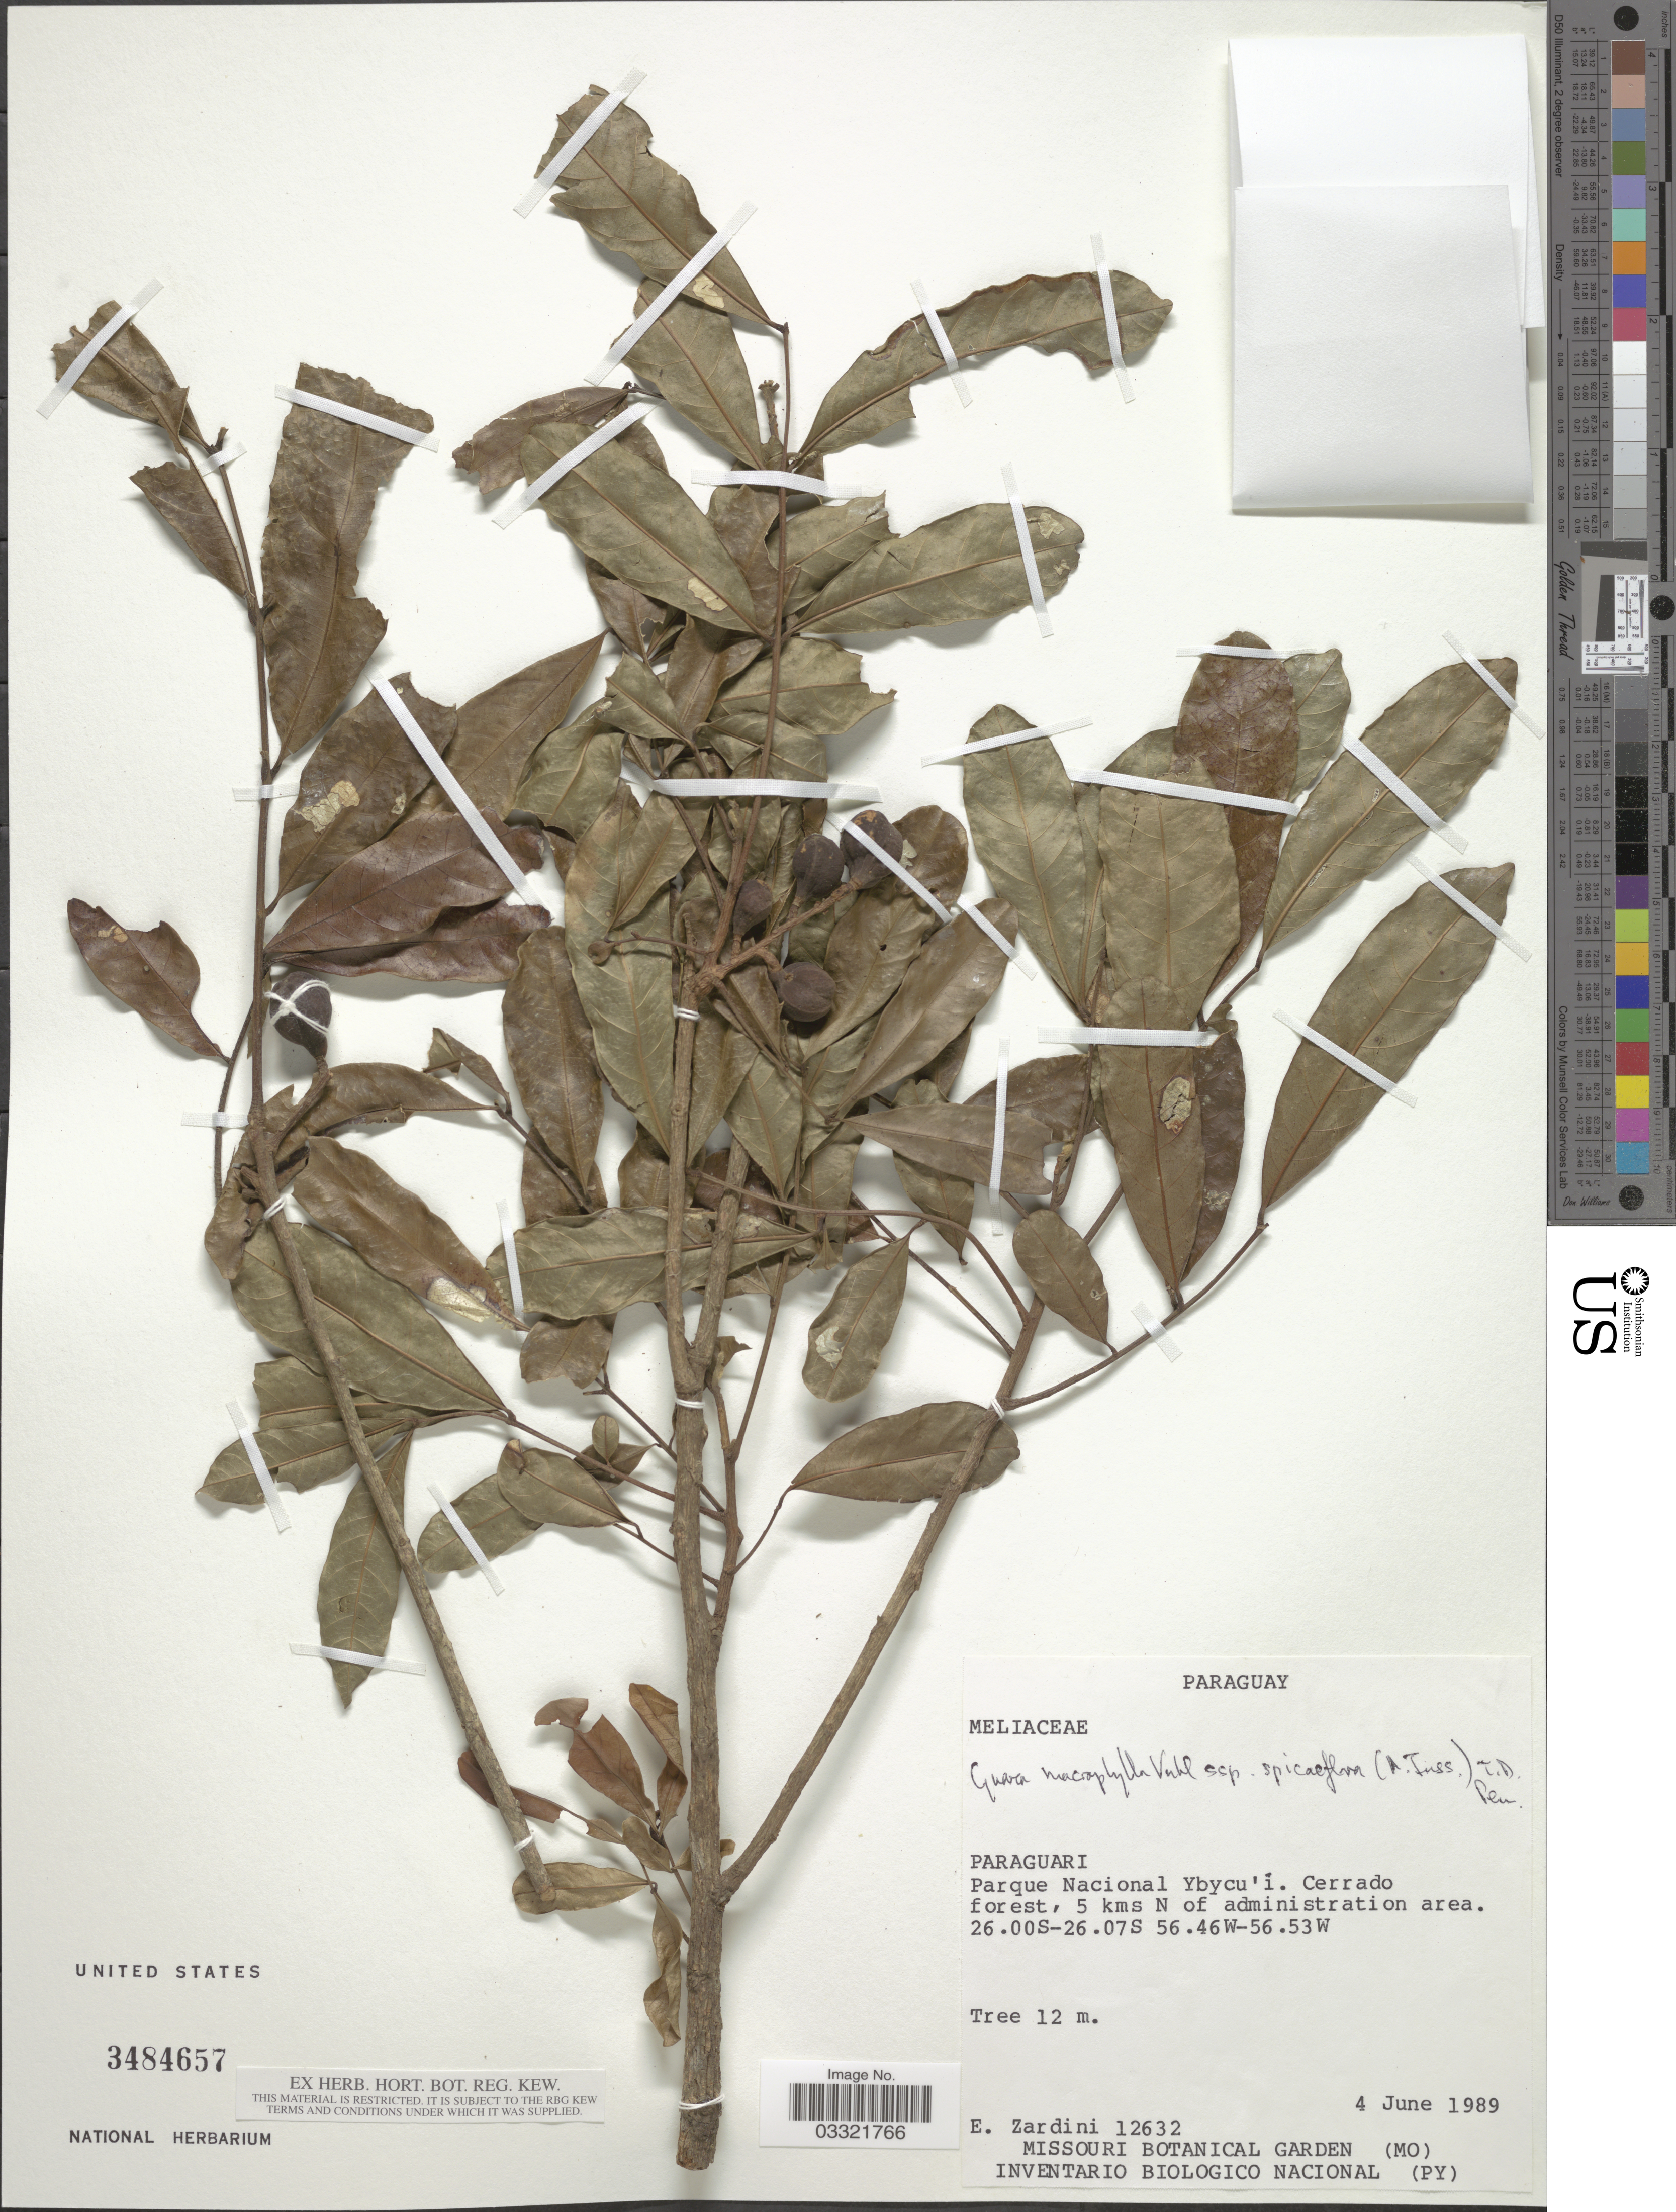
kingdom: Plantae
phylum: Tracheophyta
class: Magnoliopsida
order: Sapindales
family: Meliaceae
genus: Guarea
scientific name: Guarea macrophylla subsp. spiciflora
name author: (A. Juss.) T.D. Penn.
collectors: E. Zardini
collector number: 12632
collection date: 1989-06-04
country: Paraguay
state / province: Paraguari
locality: Parque Nacional Ybycu'í. Cerrado forest, 5 kms N of administration area.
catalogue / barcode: US 3484657